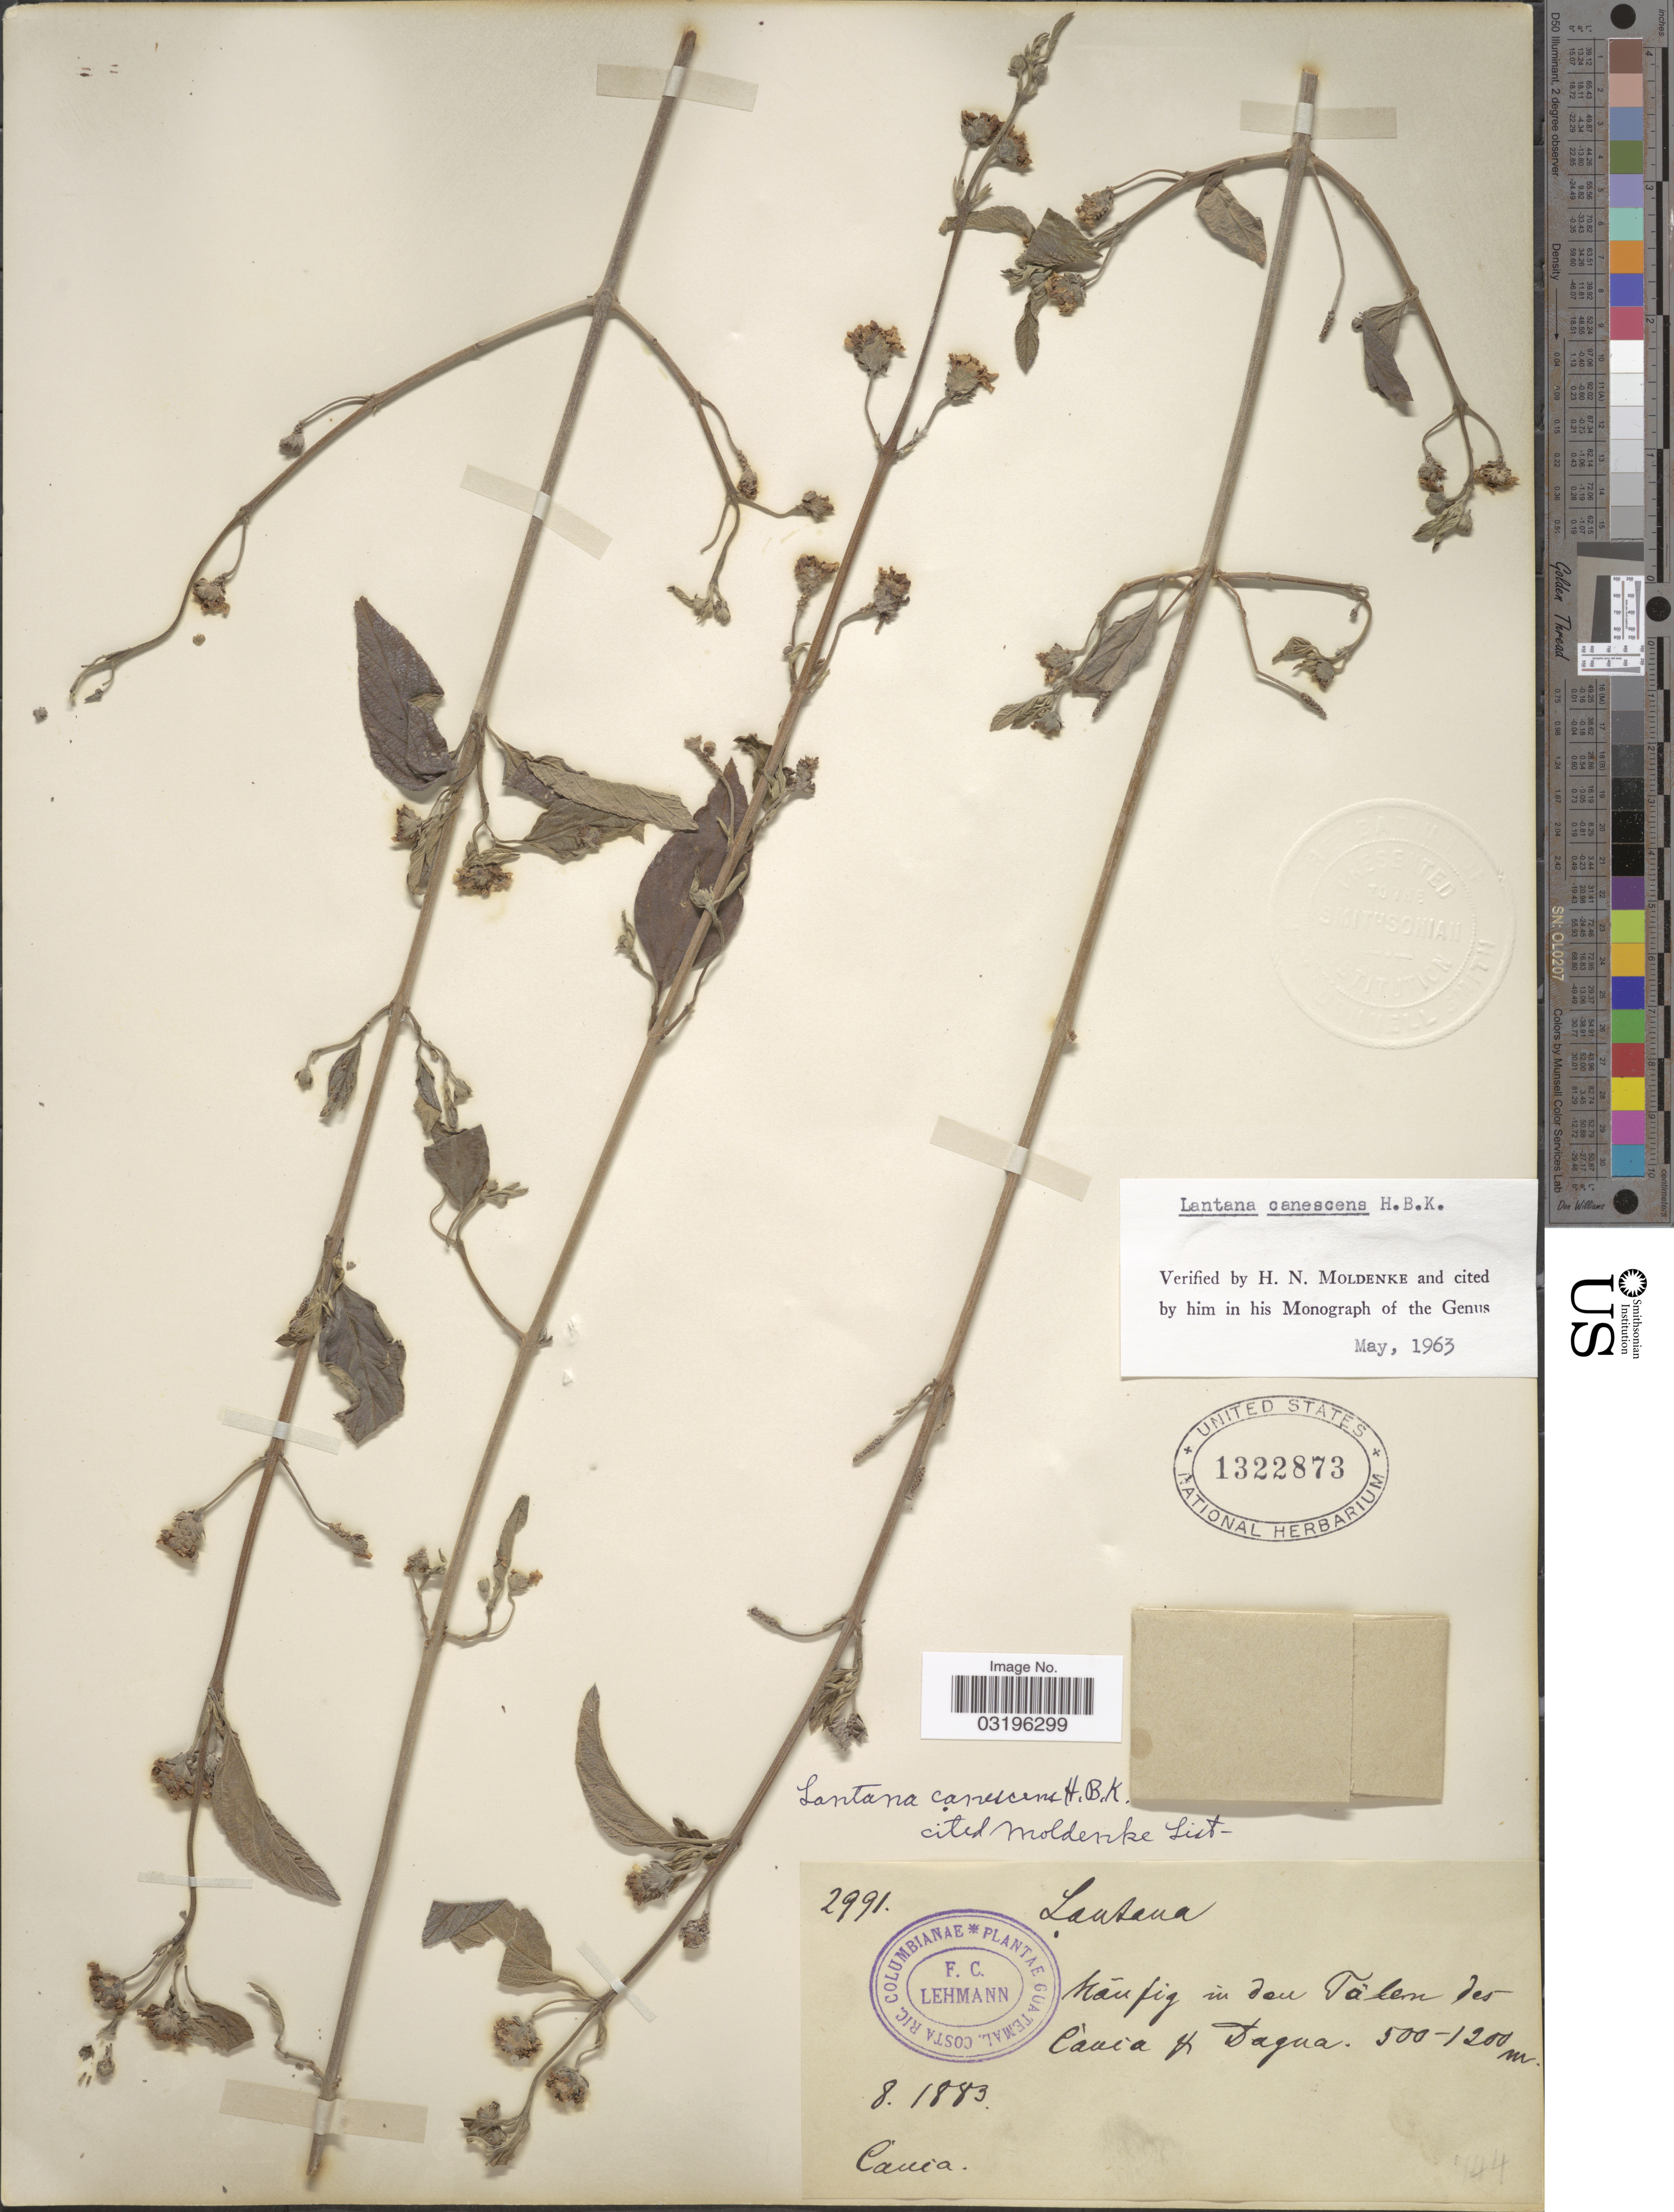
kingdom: Plantae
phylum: Tracheophyta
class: Magnoliopsida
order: Lamiales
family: Verbenaceae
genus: Lantana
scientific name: Lantana canescens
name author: Kunth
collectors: F. C. Lehmann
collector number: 2991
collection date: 1883-08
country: Colombia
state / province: Cauca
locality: In den Tälen des Cauca pr Dagua.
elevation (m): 500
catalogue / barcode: US 1322873